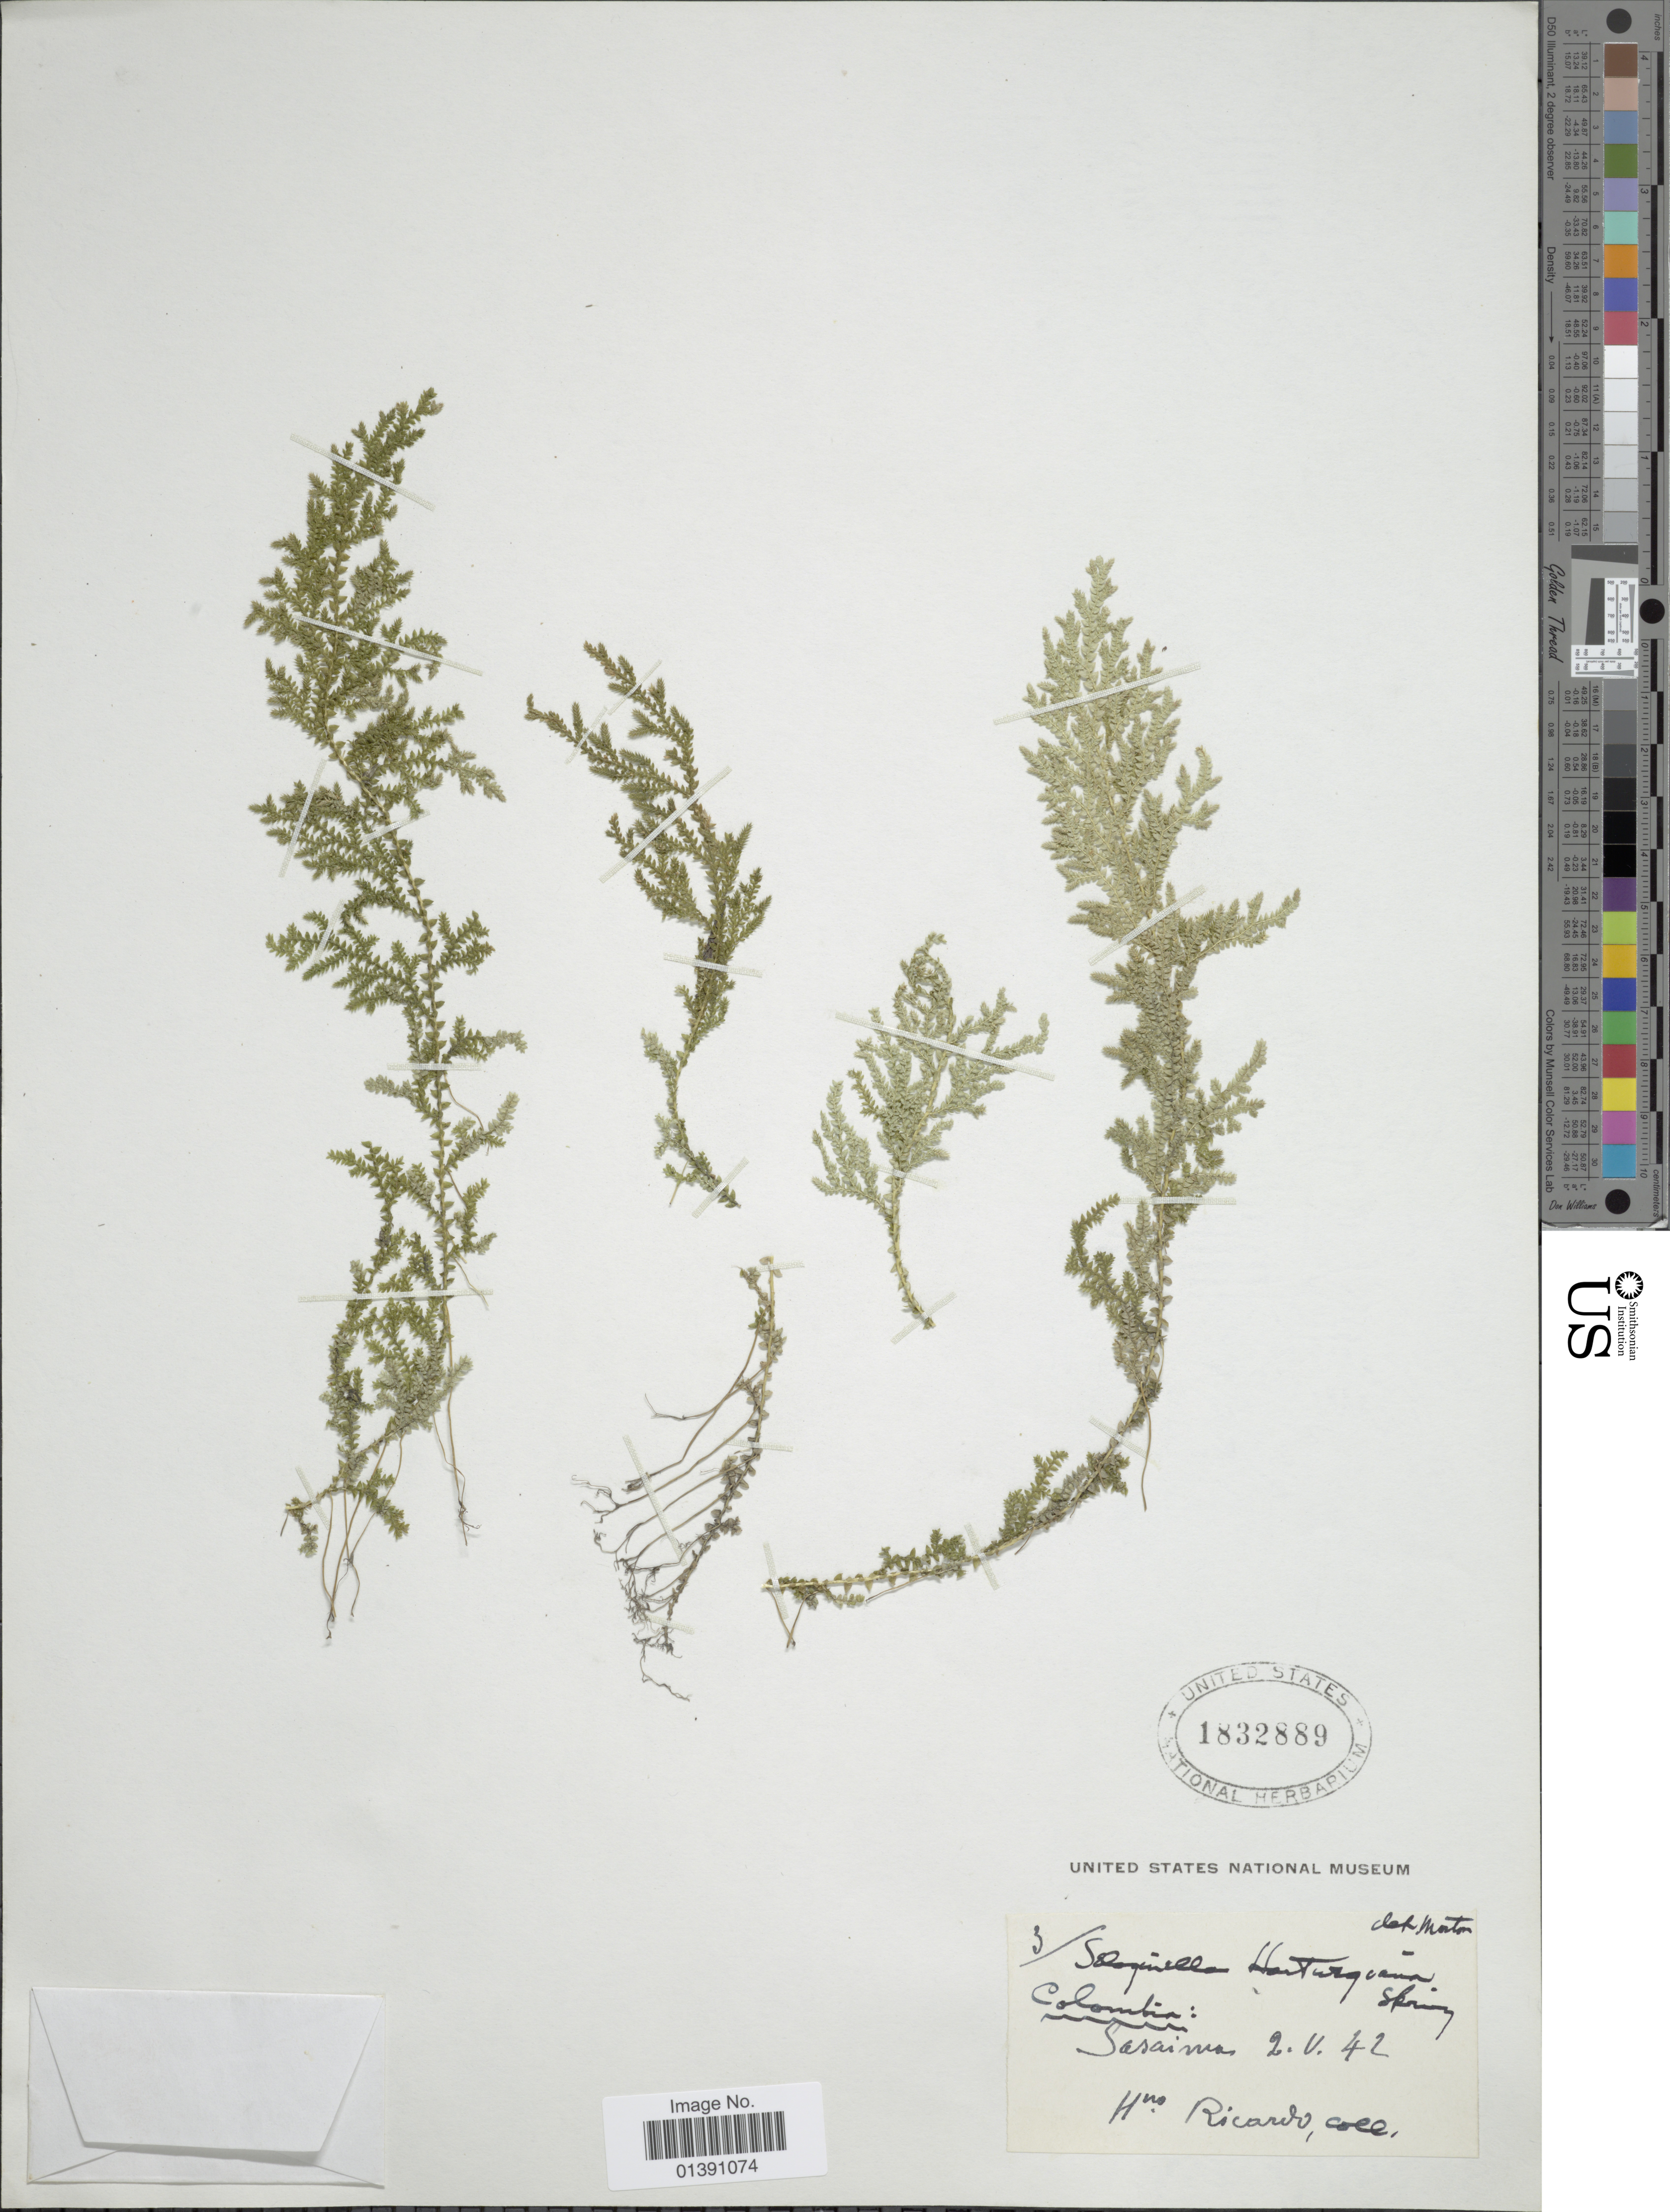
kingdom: Plantae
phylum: Tracheophyta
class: Lycopodiopsida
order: Selaginellales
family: Selaginellaceae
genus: Selaginella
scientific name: Selaginella hartwegiana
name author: Spring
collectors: H. Ricardo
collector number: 3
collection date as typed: Transcribed d/m/y: 2/5/42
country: Colombia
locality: Sasaima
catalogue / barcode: US 1832889